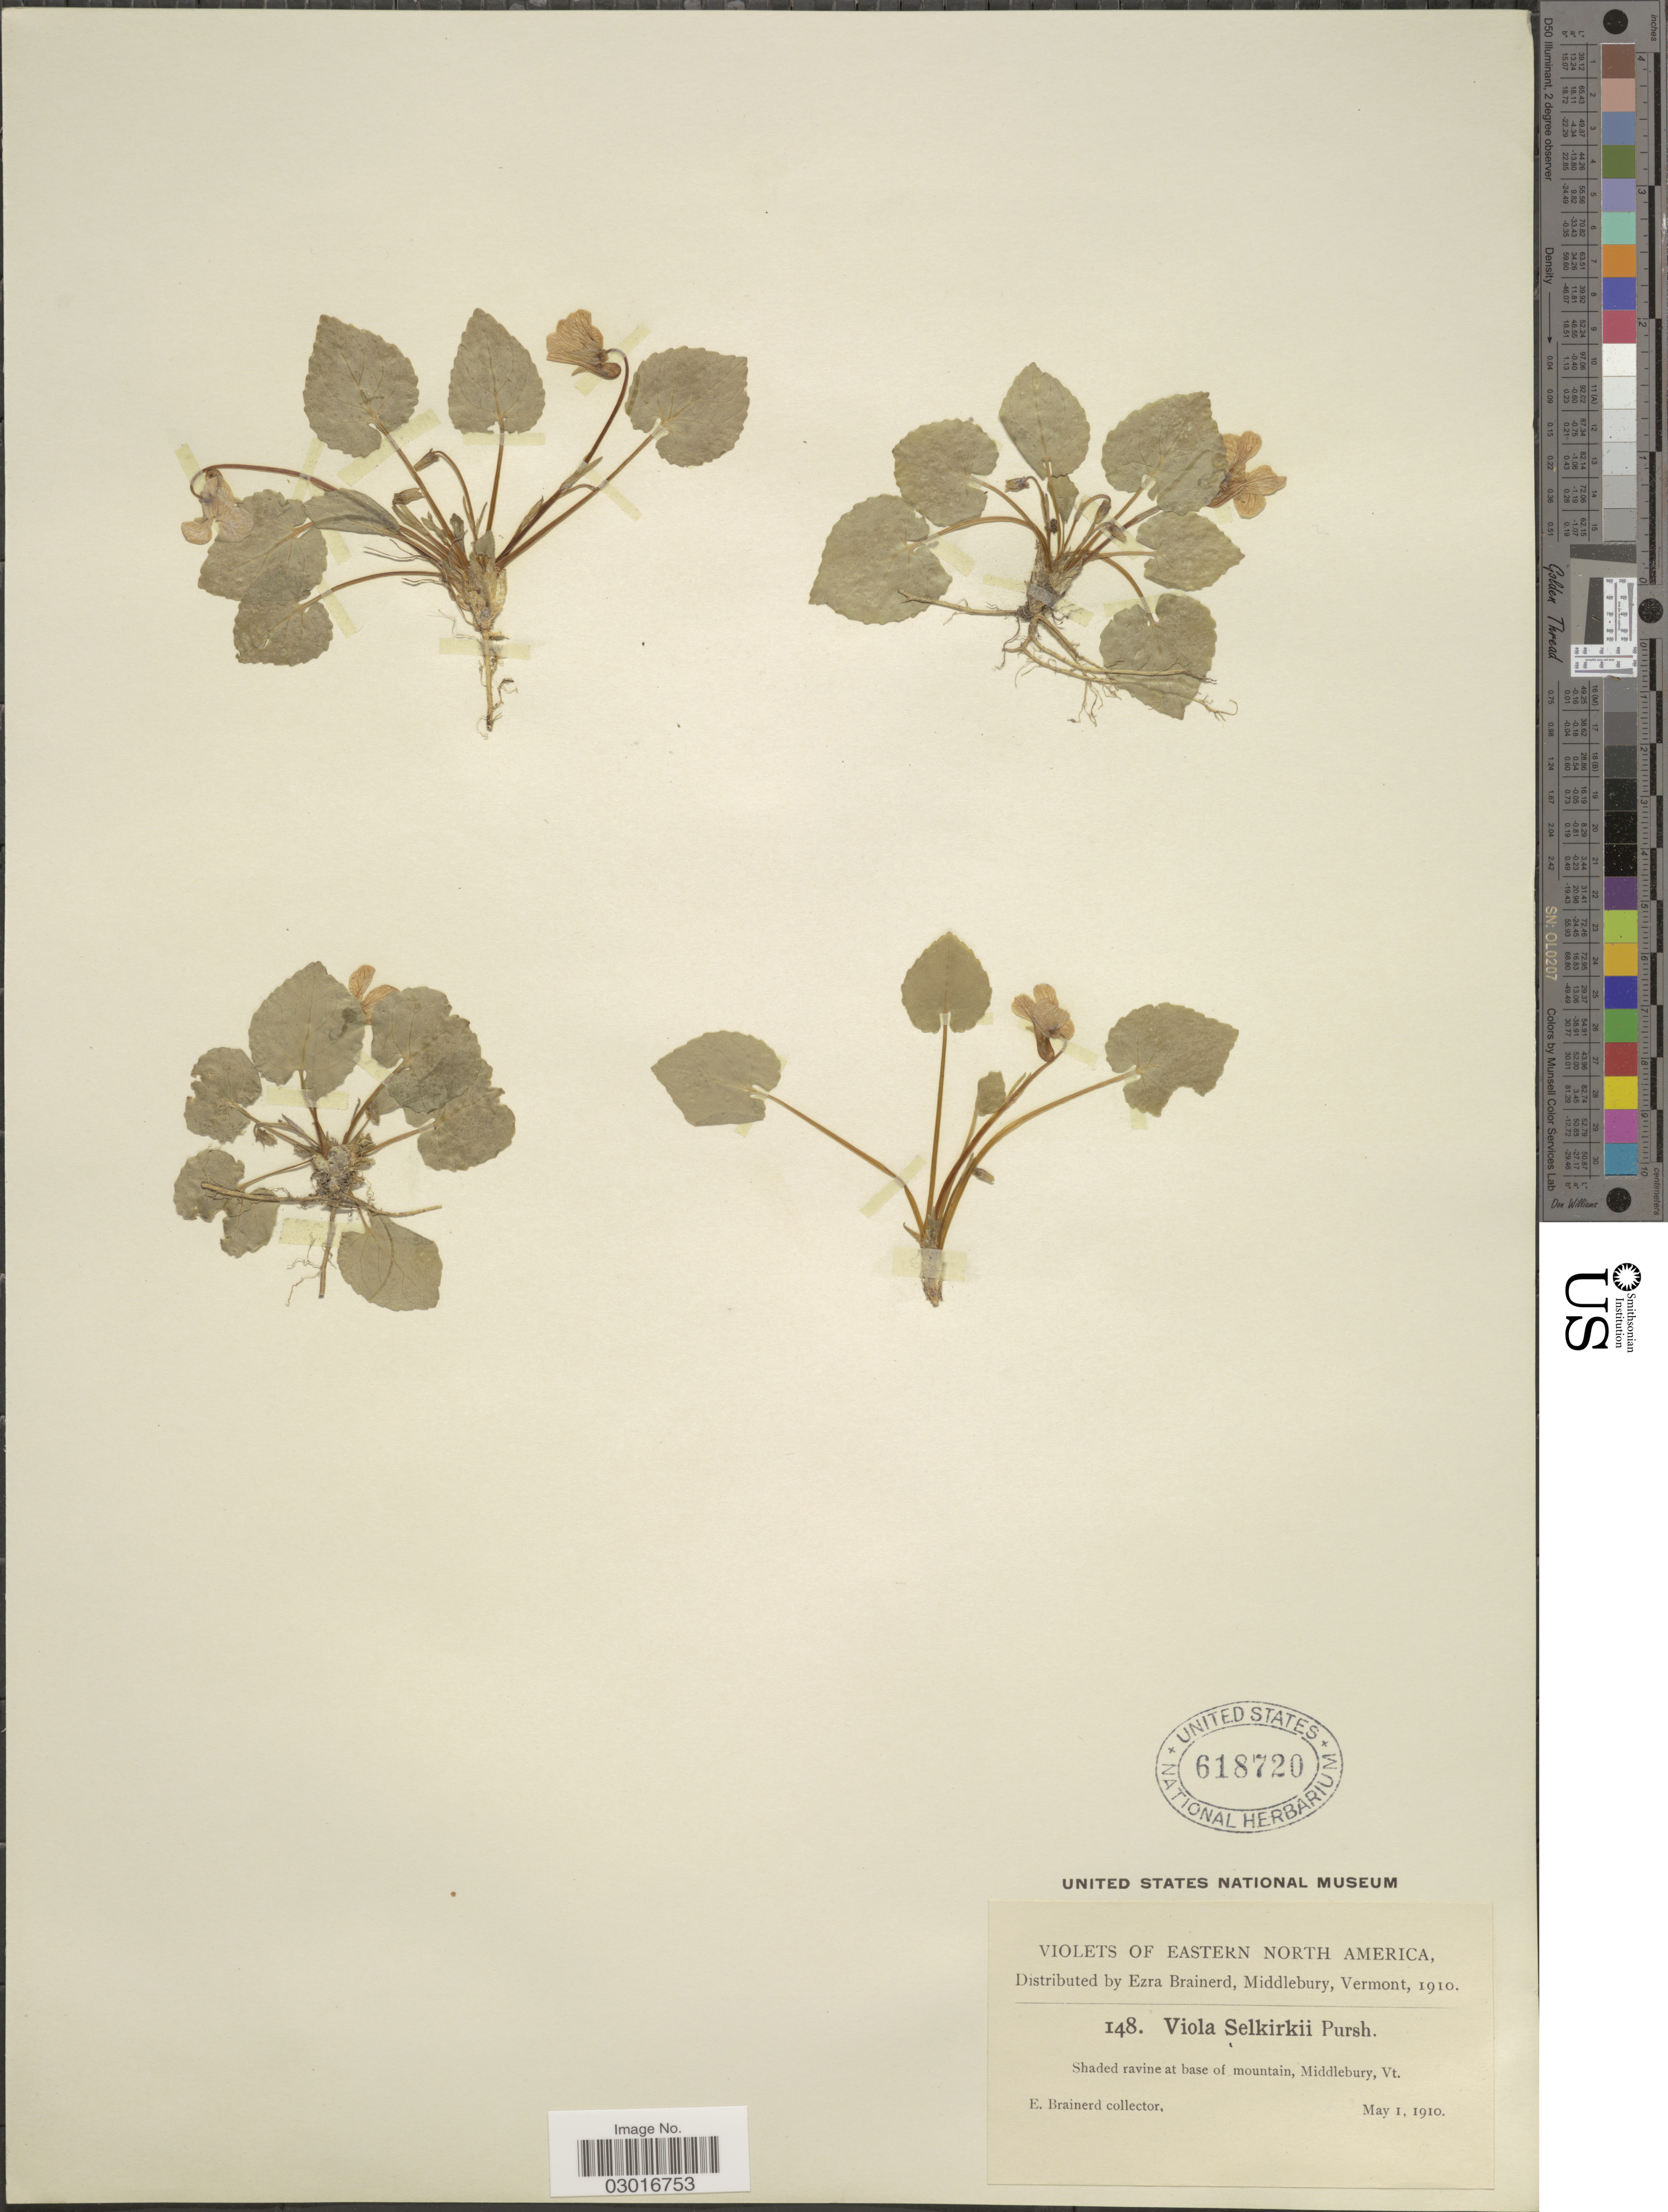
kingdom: Plantae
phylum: Tracheophyta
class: Magnoliopsida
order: Malpighiales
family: Violaceae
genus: Viola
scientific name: Viola selkirkii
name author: Pursh ex Goldie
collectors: E. Brainerd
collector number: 148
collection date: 1910-05-01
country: United States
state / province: Vermont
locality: Shaded ravine at base of mountain, Middlebury. Eastern North America.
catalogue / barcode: US 618720